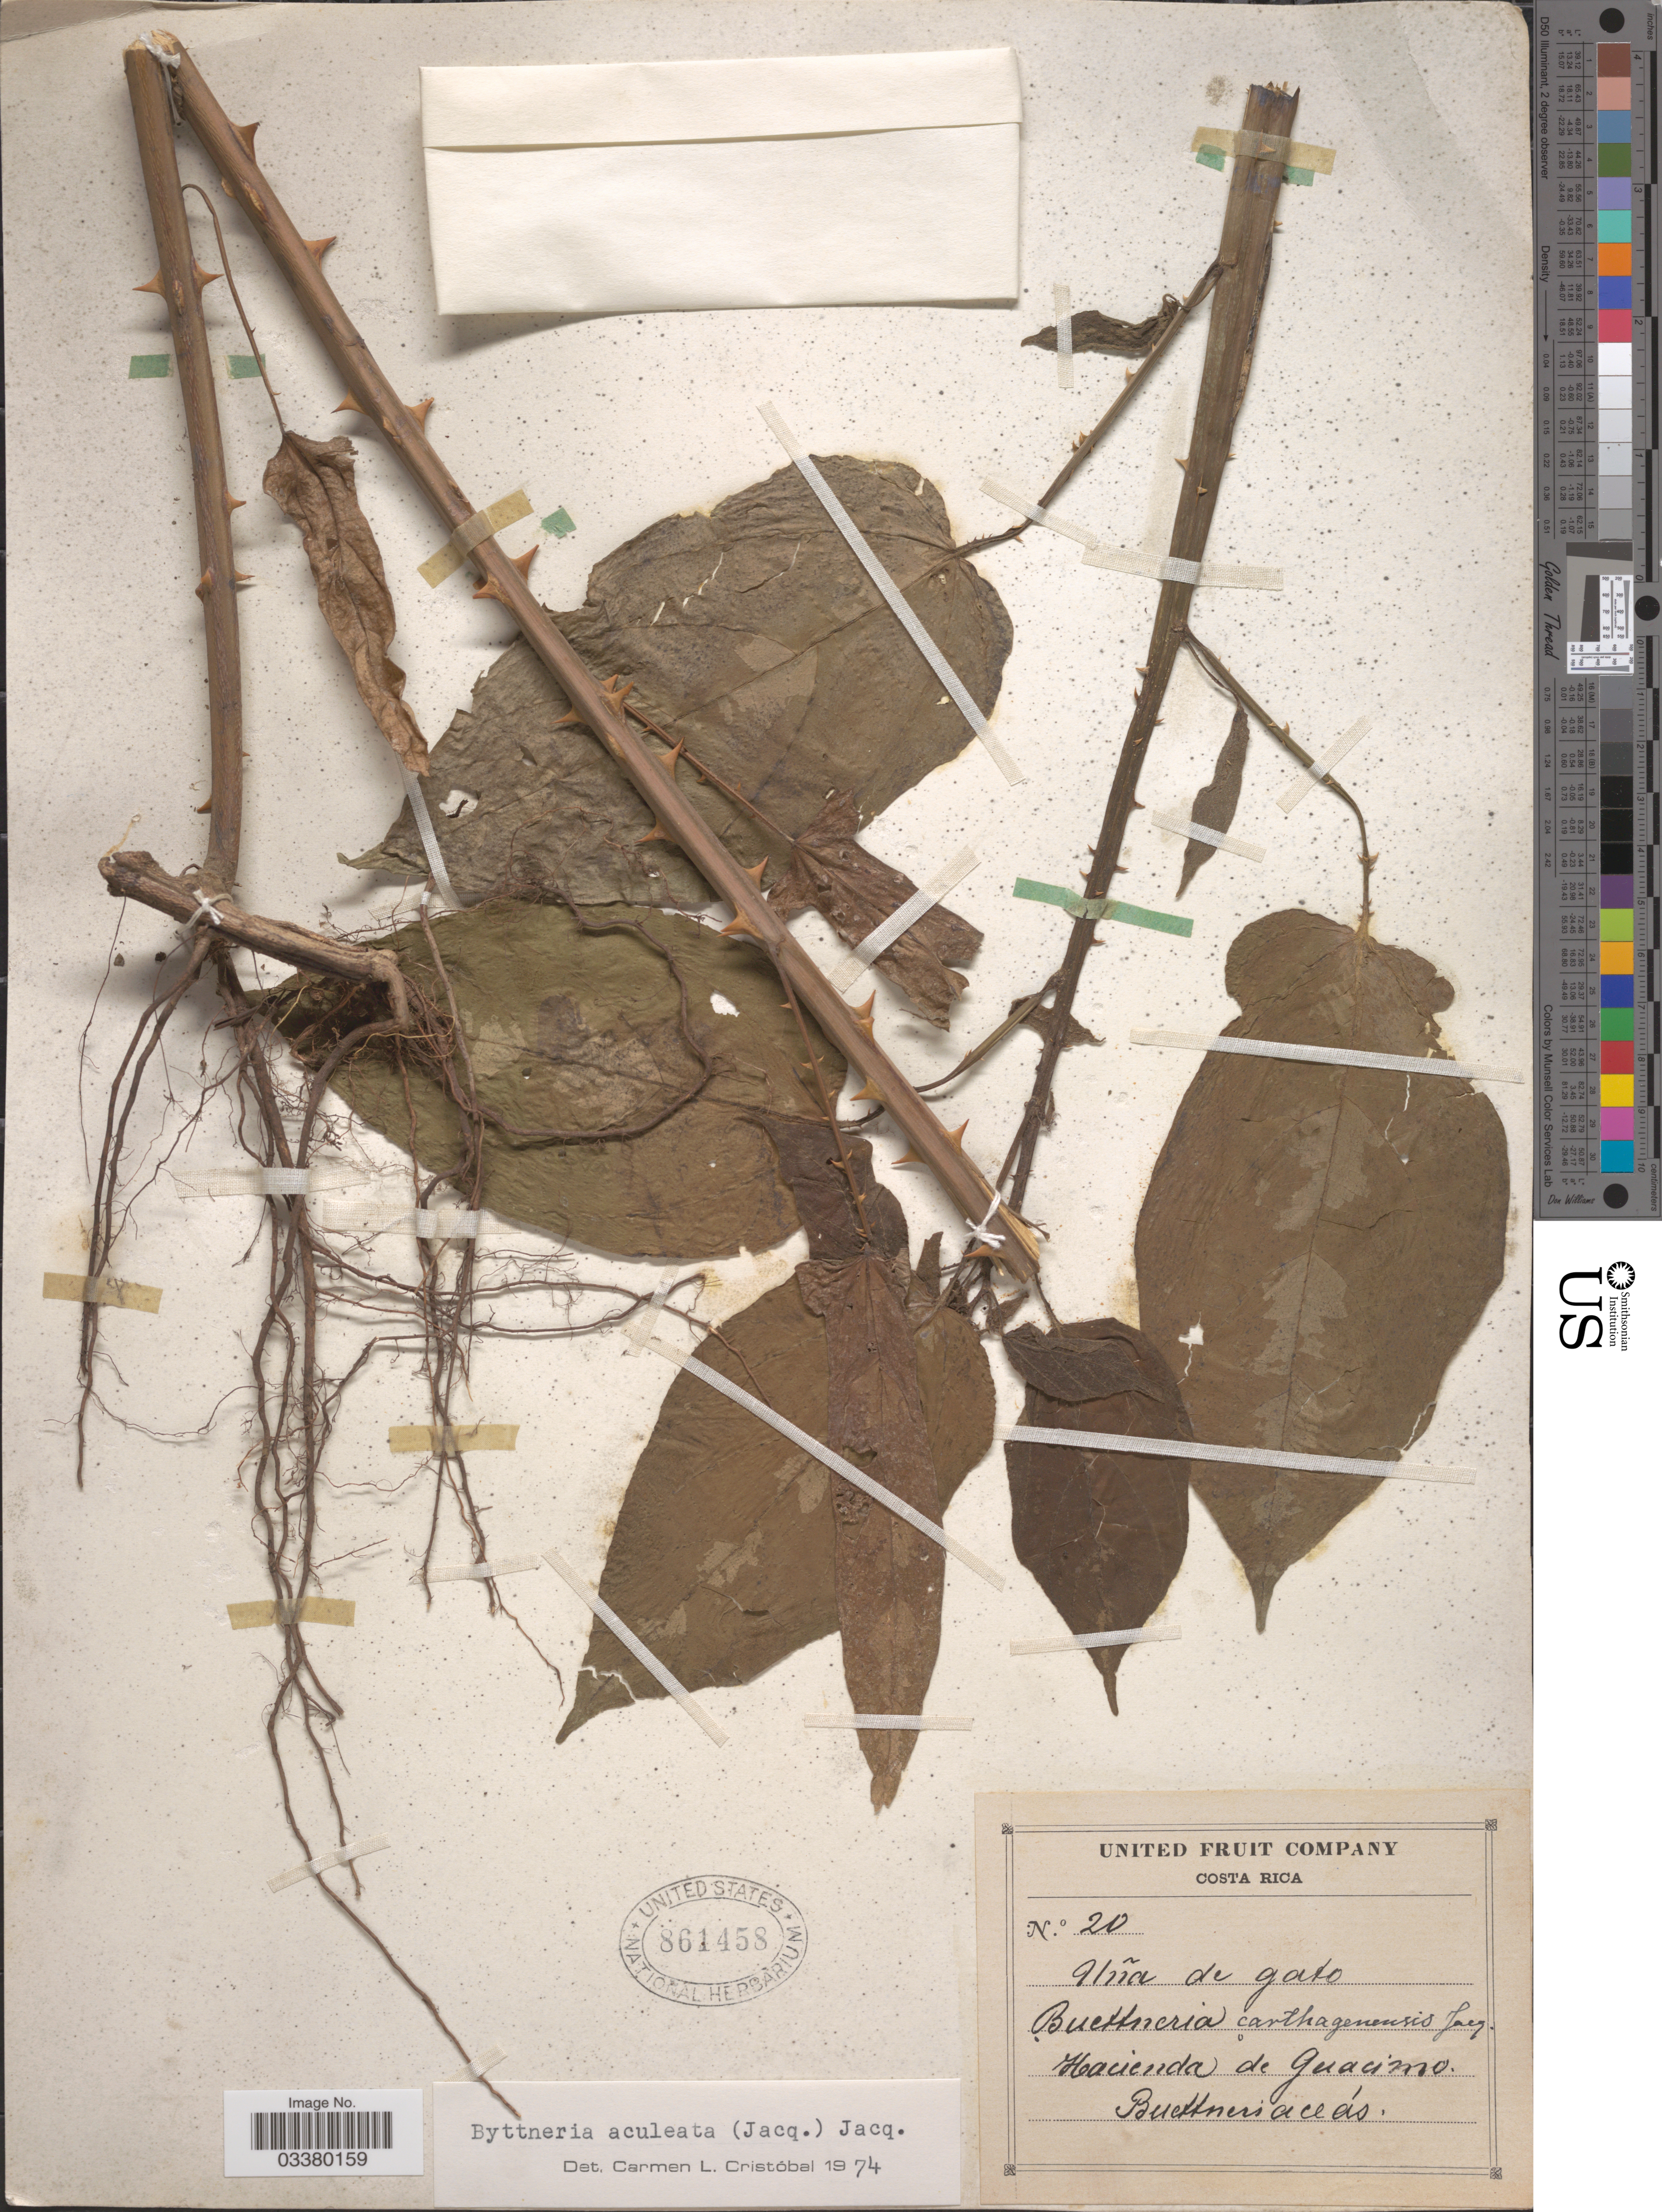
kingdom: Plantae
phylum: Tracheophyta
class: Magnoliopsida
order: Malvales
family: Malvaceae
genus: Byttneria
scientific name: Byttneria aculeata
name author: (Jacq.) Jacq.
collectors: United Fruit Company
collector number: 20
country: Costa Rica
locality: Hacienda de Guacimo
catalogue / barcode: US 861458